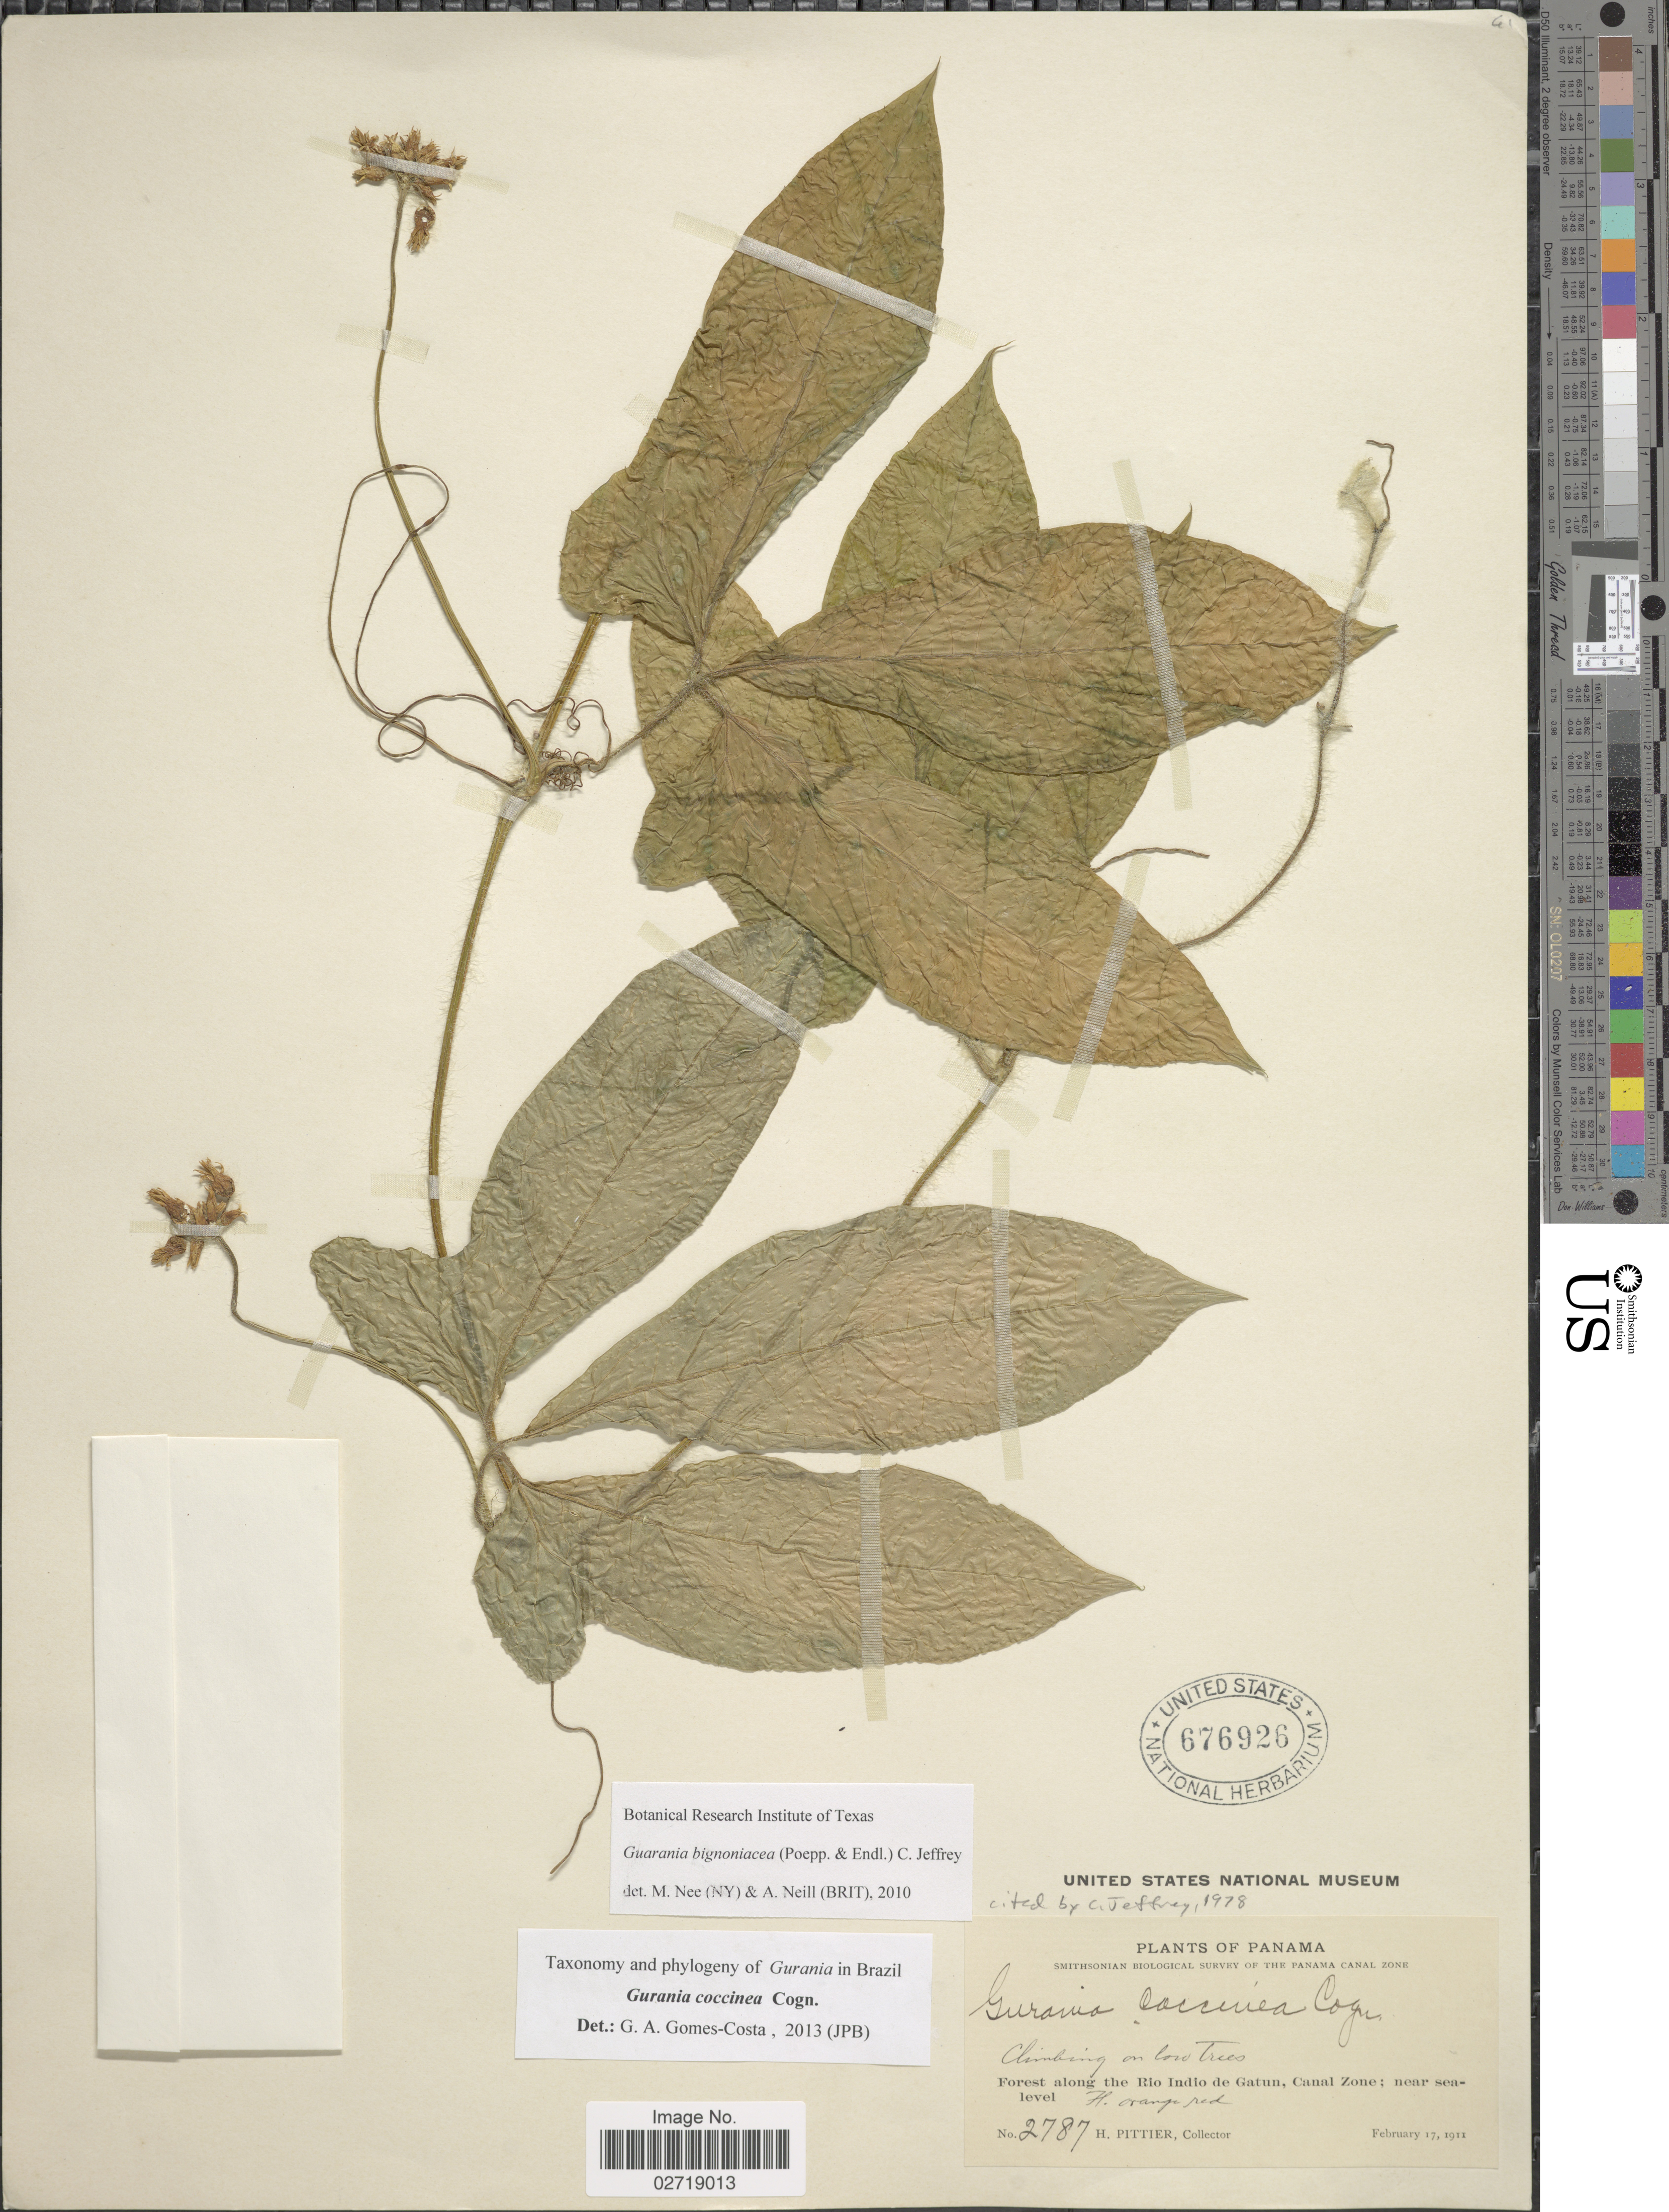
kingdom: Plantae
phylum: Tracheophyta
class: Magnoliopsida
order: Cucurbitales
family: Cucurbitaceae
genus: Gurania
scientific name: Gurania coccinea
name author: Cogn.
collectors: H. F. Pittier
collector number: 2787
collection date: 1911-02-17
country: Panama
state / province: Colón / Panamá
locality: Along the Rio Indio de Gatun, Canal Zone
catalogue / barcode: US 676926